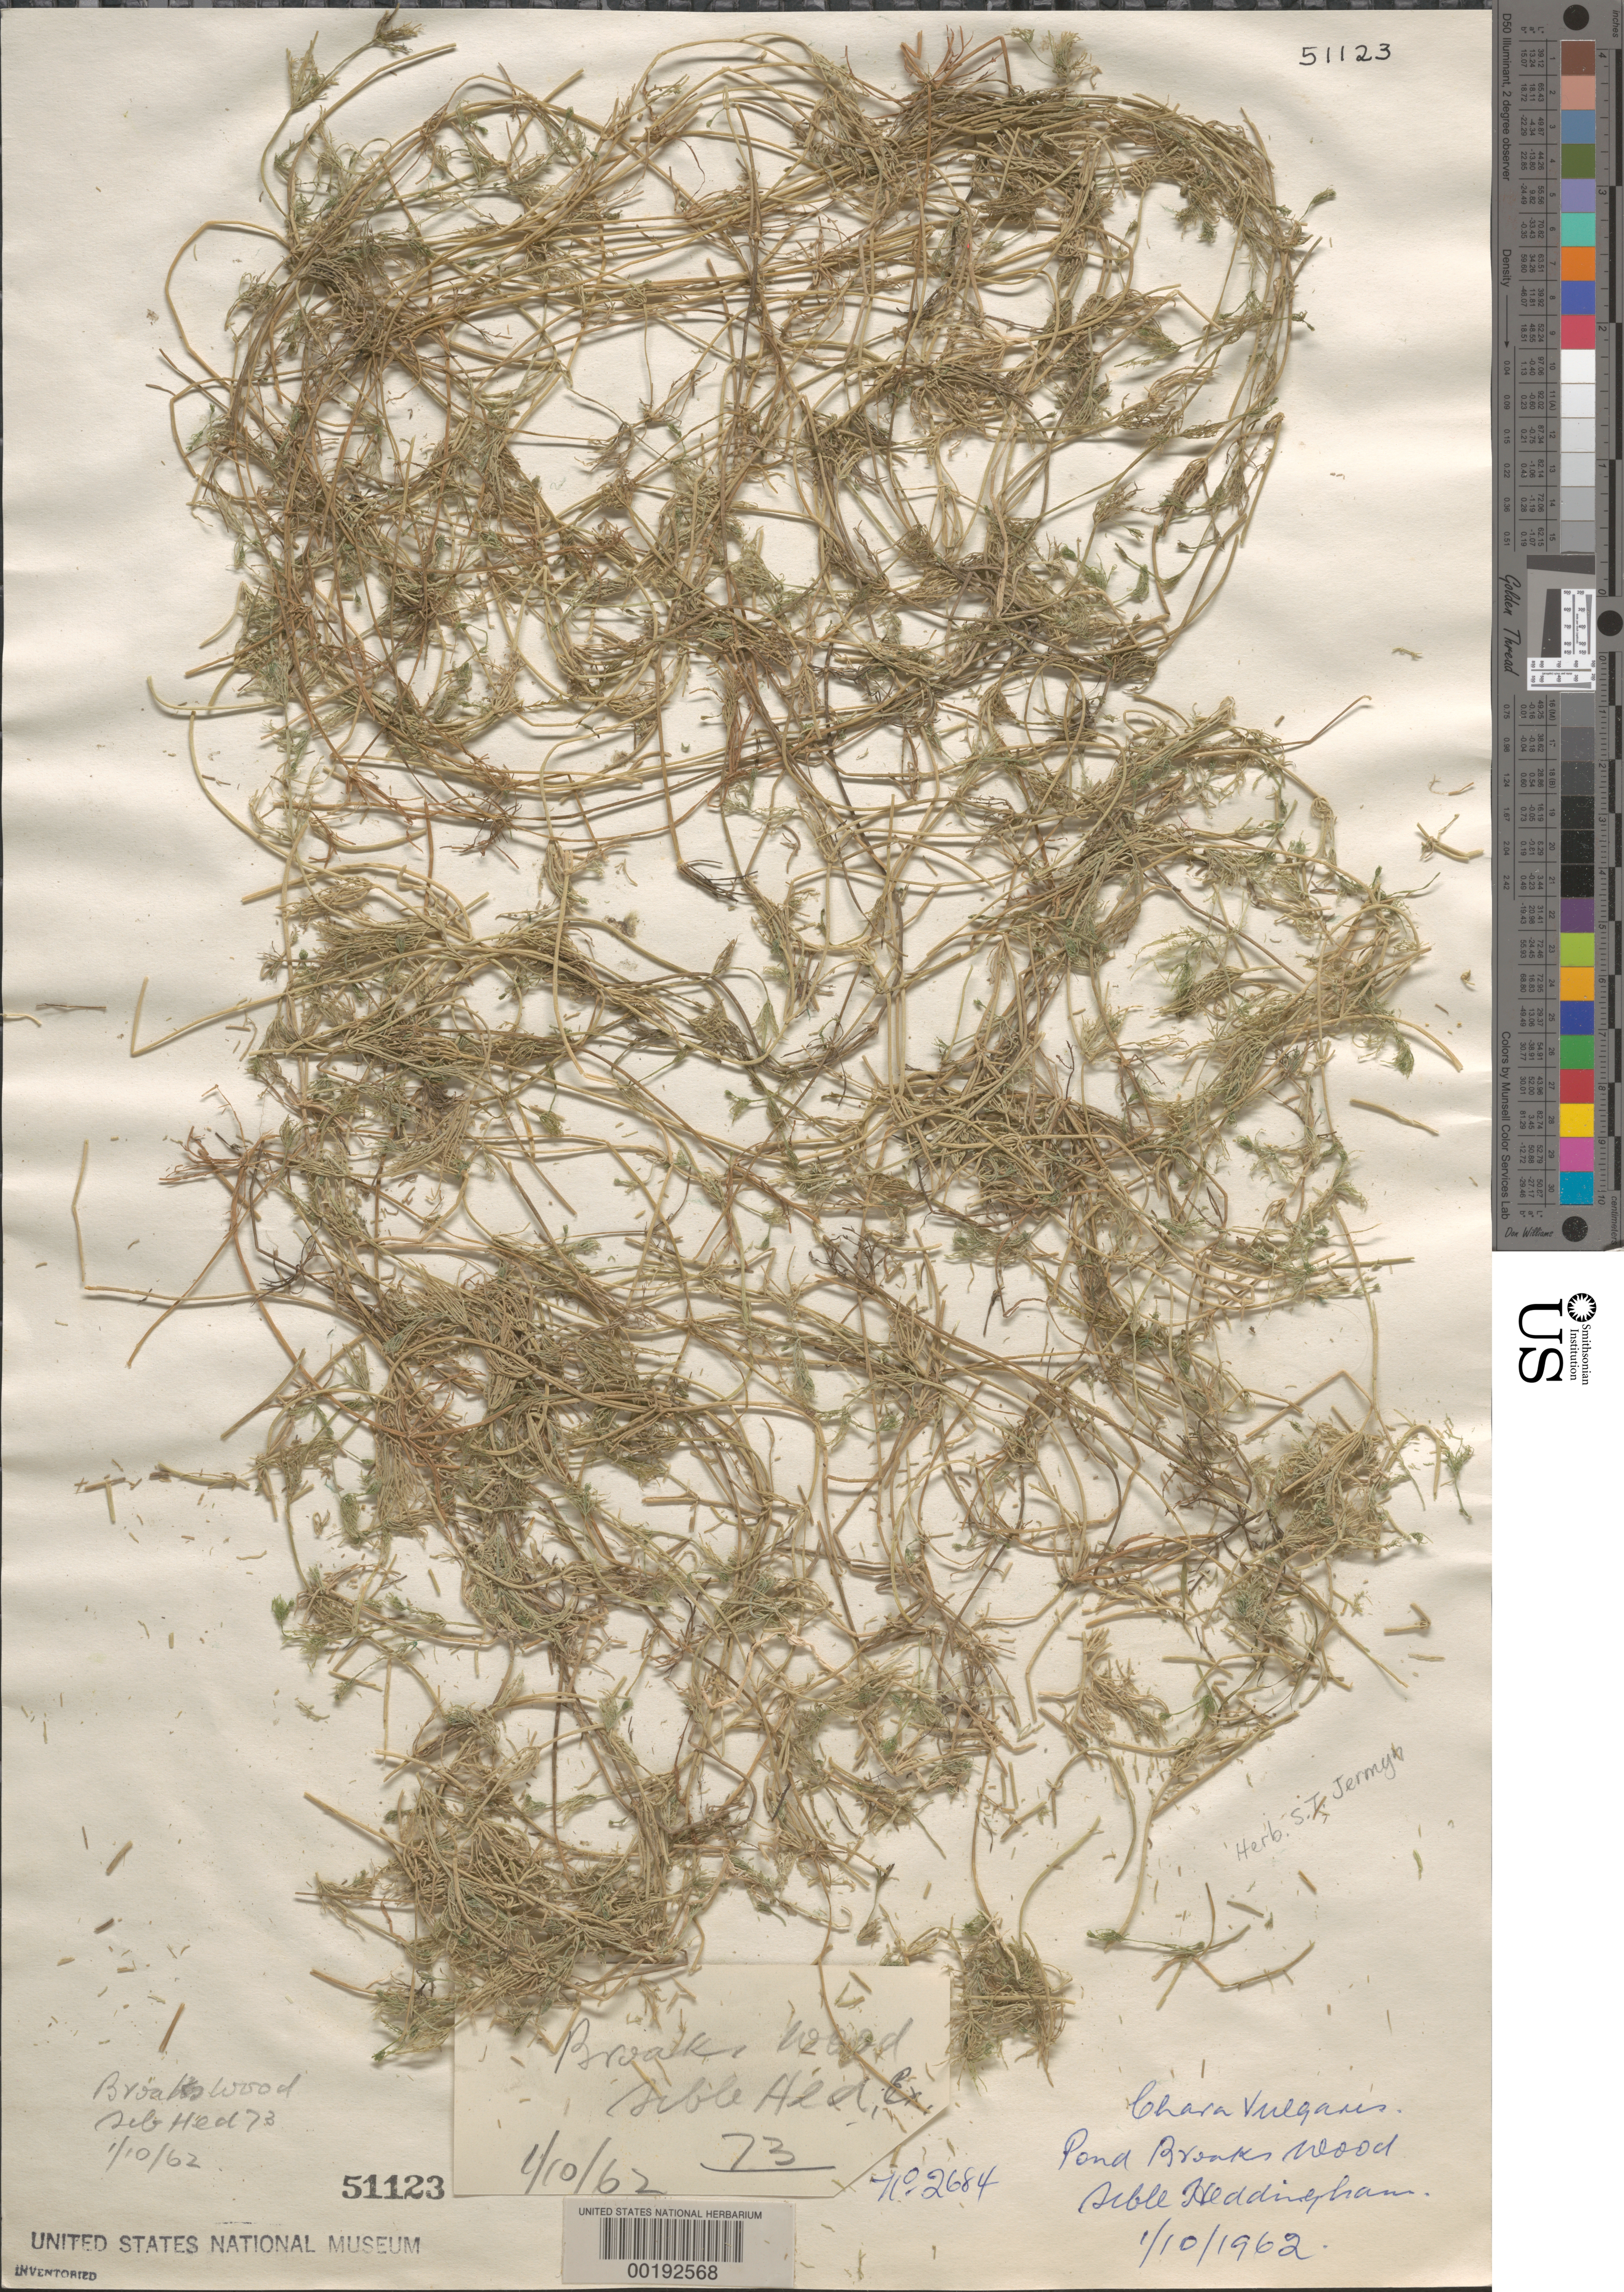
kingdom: Plantae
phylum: Charophyta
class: Charophyceae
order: Charales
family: Characeae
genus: Chara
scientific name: Chara vulgaris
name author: L.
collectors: S. Jermyn (herbarium)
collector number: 2684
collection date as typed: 01 Oct 1962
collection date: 1962-10-01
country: United Kingdom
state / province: England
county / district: Essex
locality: Broaks Wood, Sible Heddingham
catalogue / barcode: US 51123